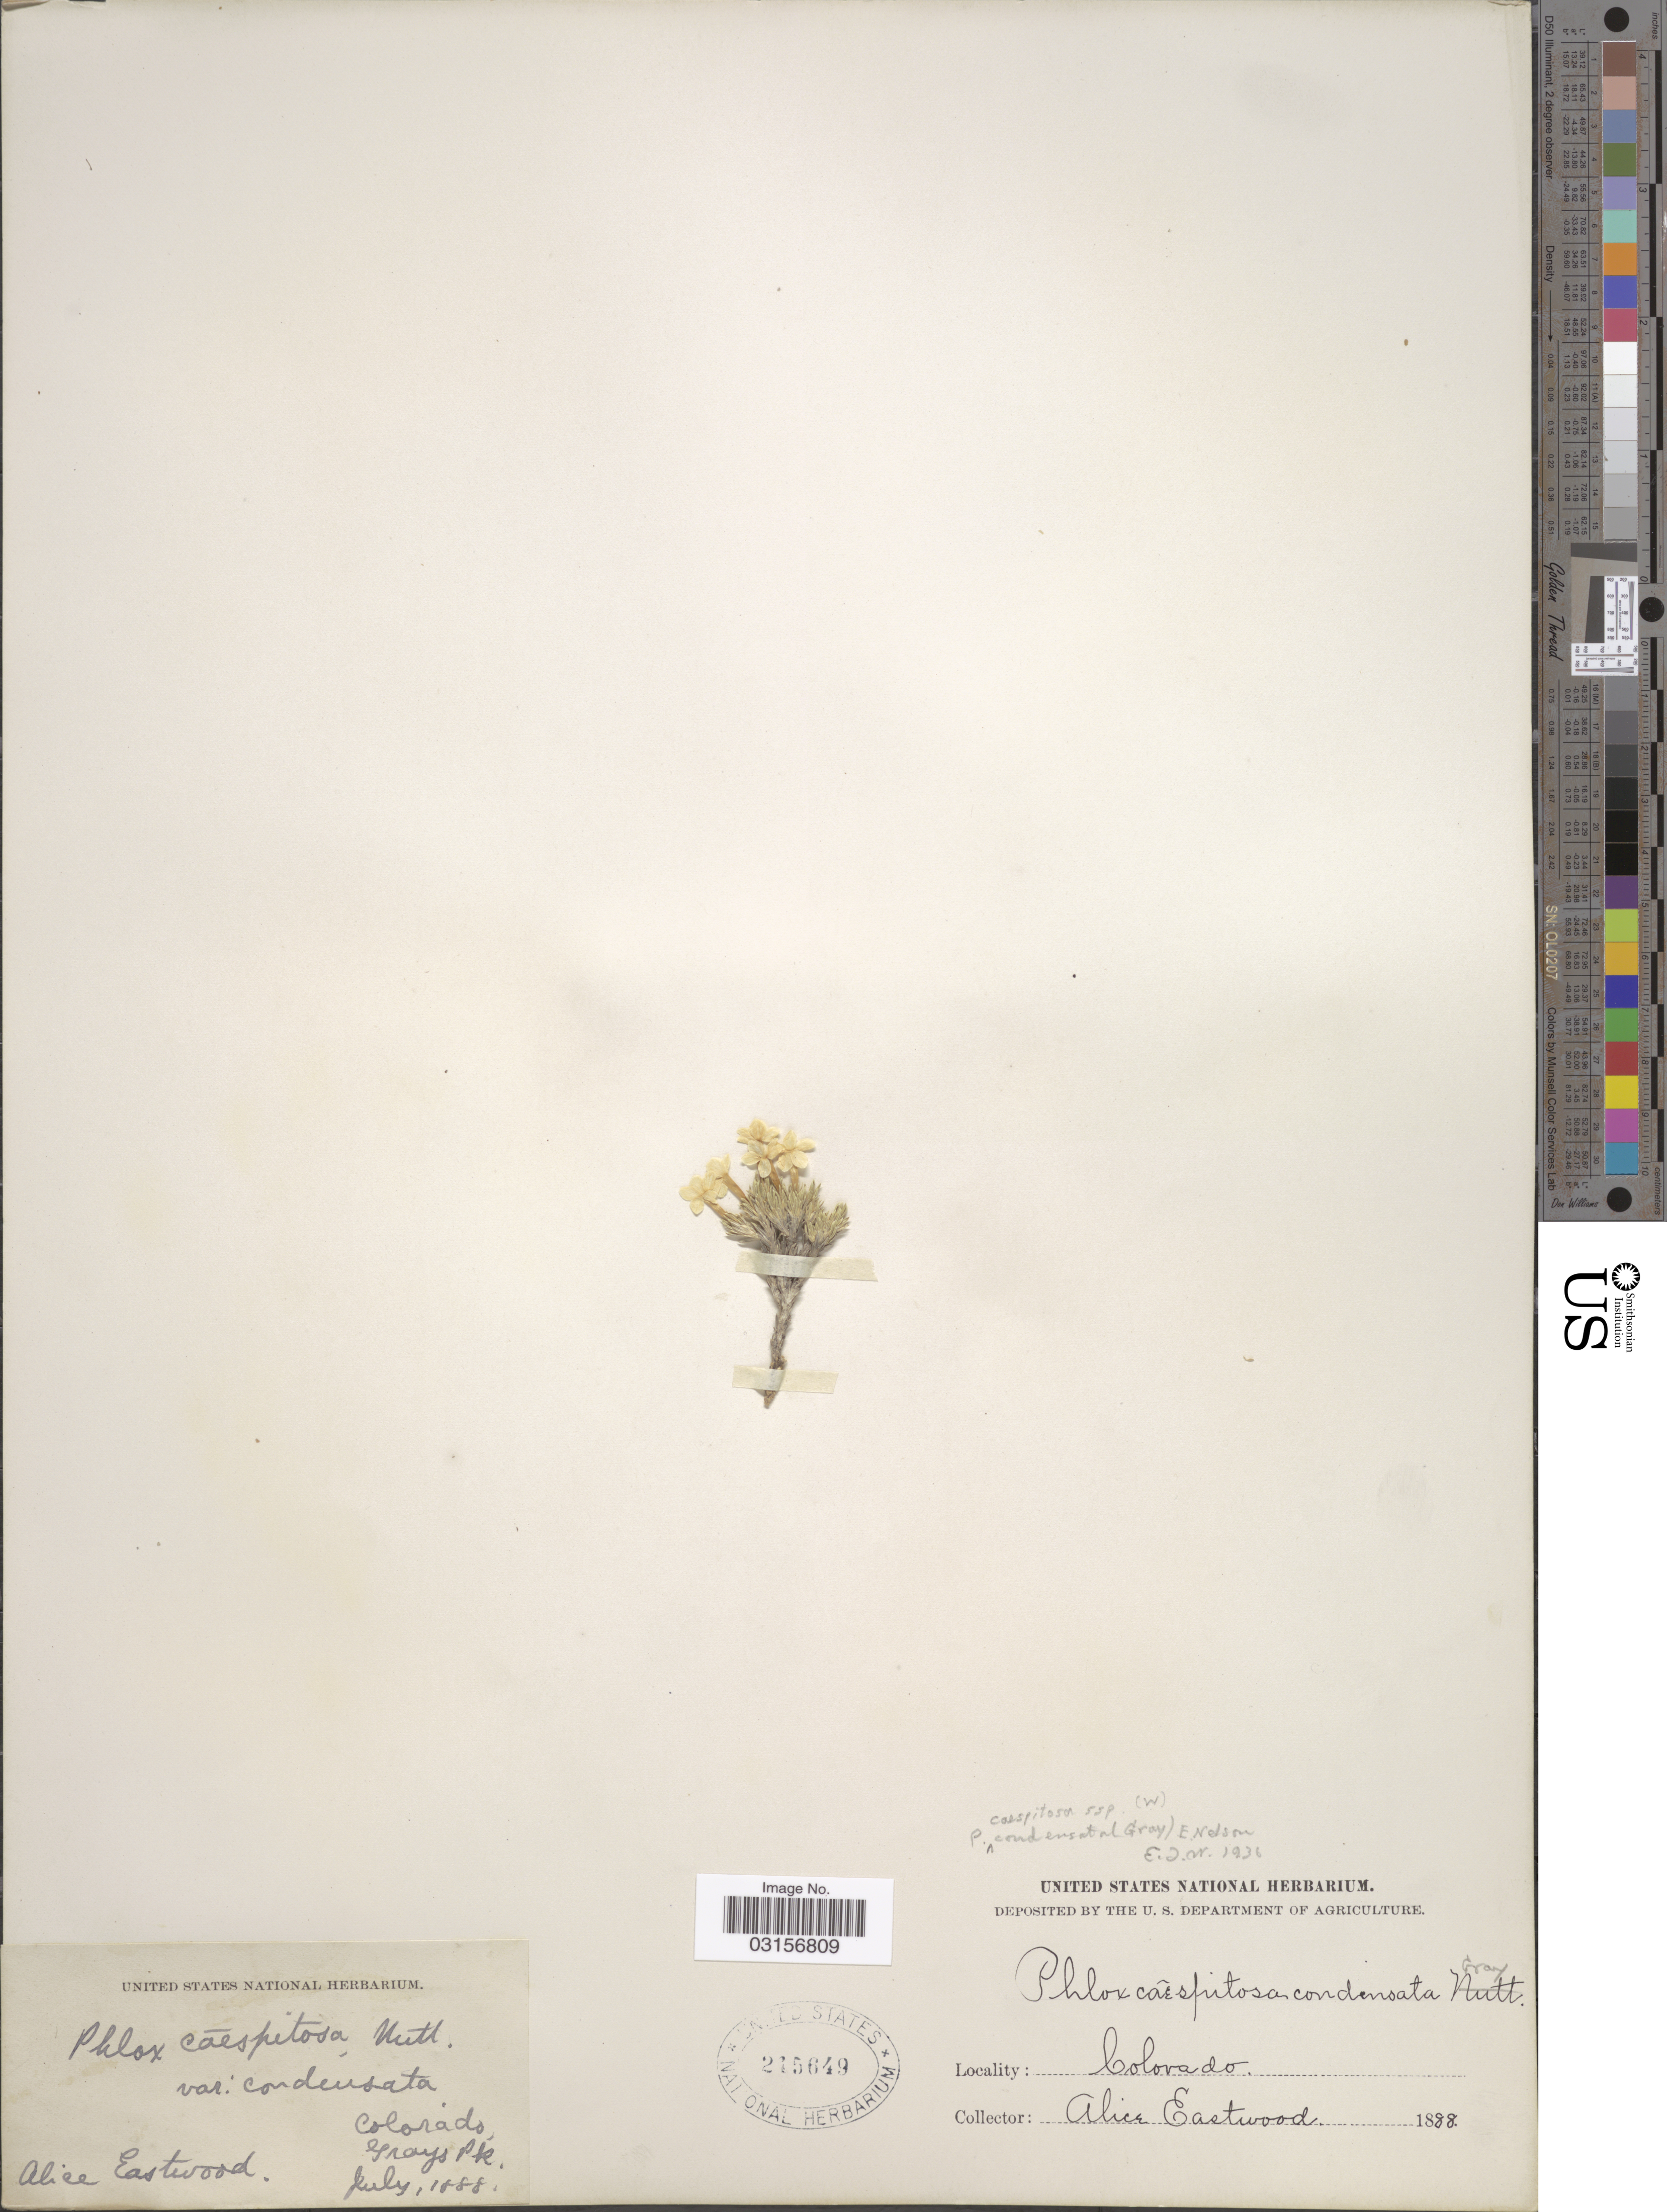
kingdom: Plantae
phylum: Tracheophyta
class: Magnoliopsida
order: Ericales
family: Polemoniaceae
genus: Phlox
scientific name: Phlox condensata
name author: (A. Gray) E.E. Nelson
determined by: Mayfield, M. H.; Ferguson, C. J.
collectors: A. Eastwood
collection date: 1888-07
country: United States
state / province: Colorado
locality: Grays Pk.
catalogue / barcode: US 245649